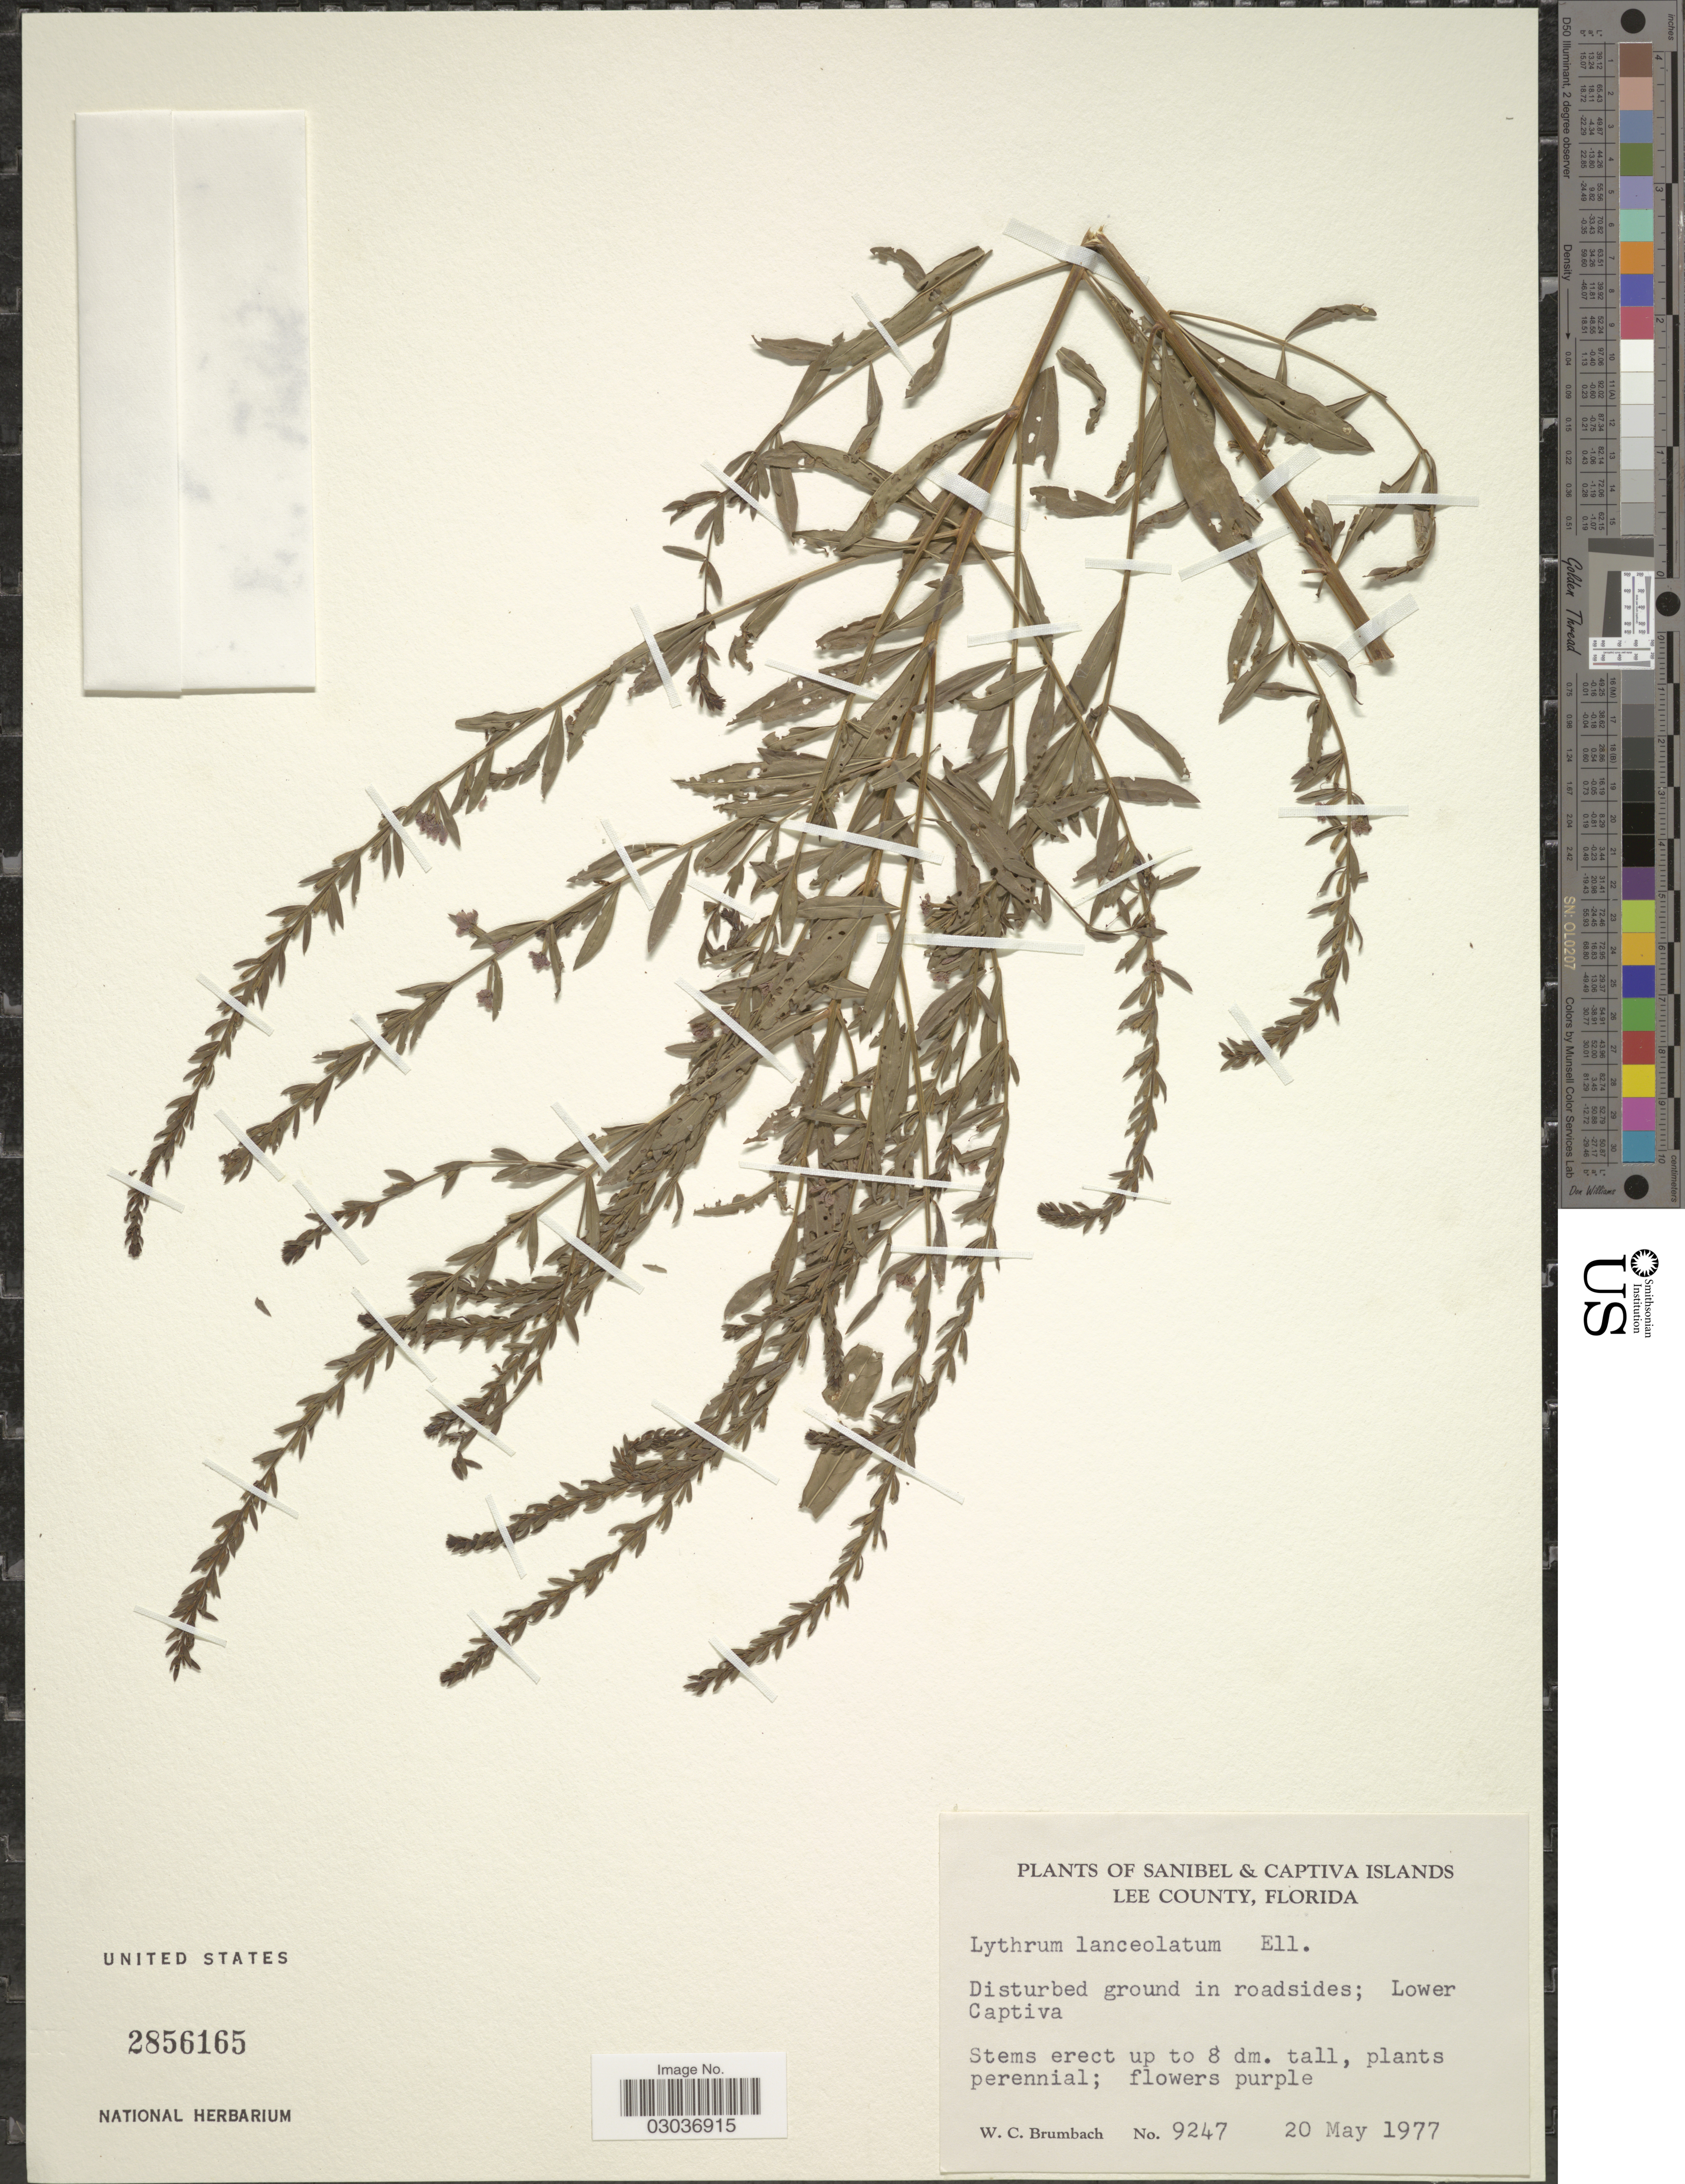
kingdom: Plantae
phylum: Tracheophyta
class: Magnoliopsida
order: Myrtales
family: Lythraceae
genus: Lythrum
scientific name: Lythrum lanceolatum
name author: Elliott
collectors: W. C. Brumbach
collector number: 9247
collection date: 1977-05-20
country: United States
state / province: Florida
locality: Sanibel & Captiva Islands, Lee County, Lower Captiva.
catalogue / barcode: US 2856165